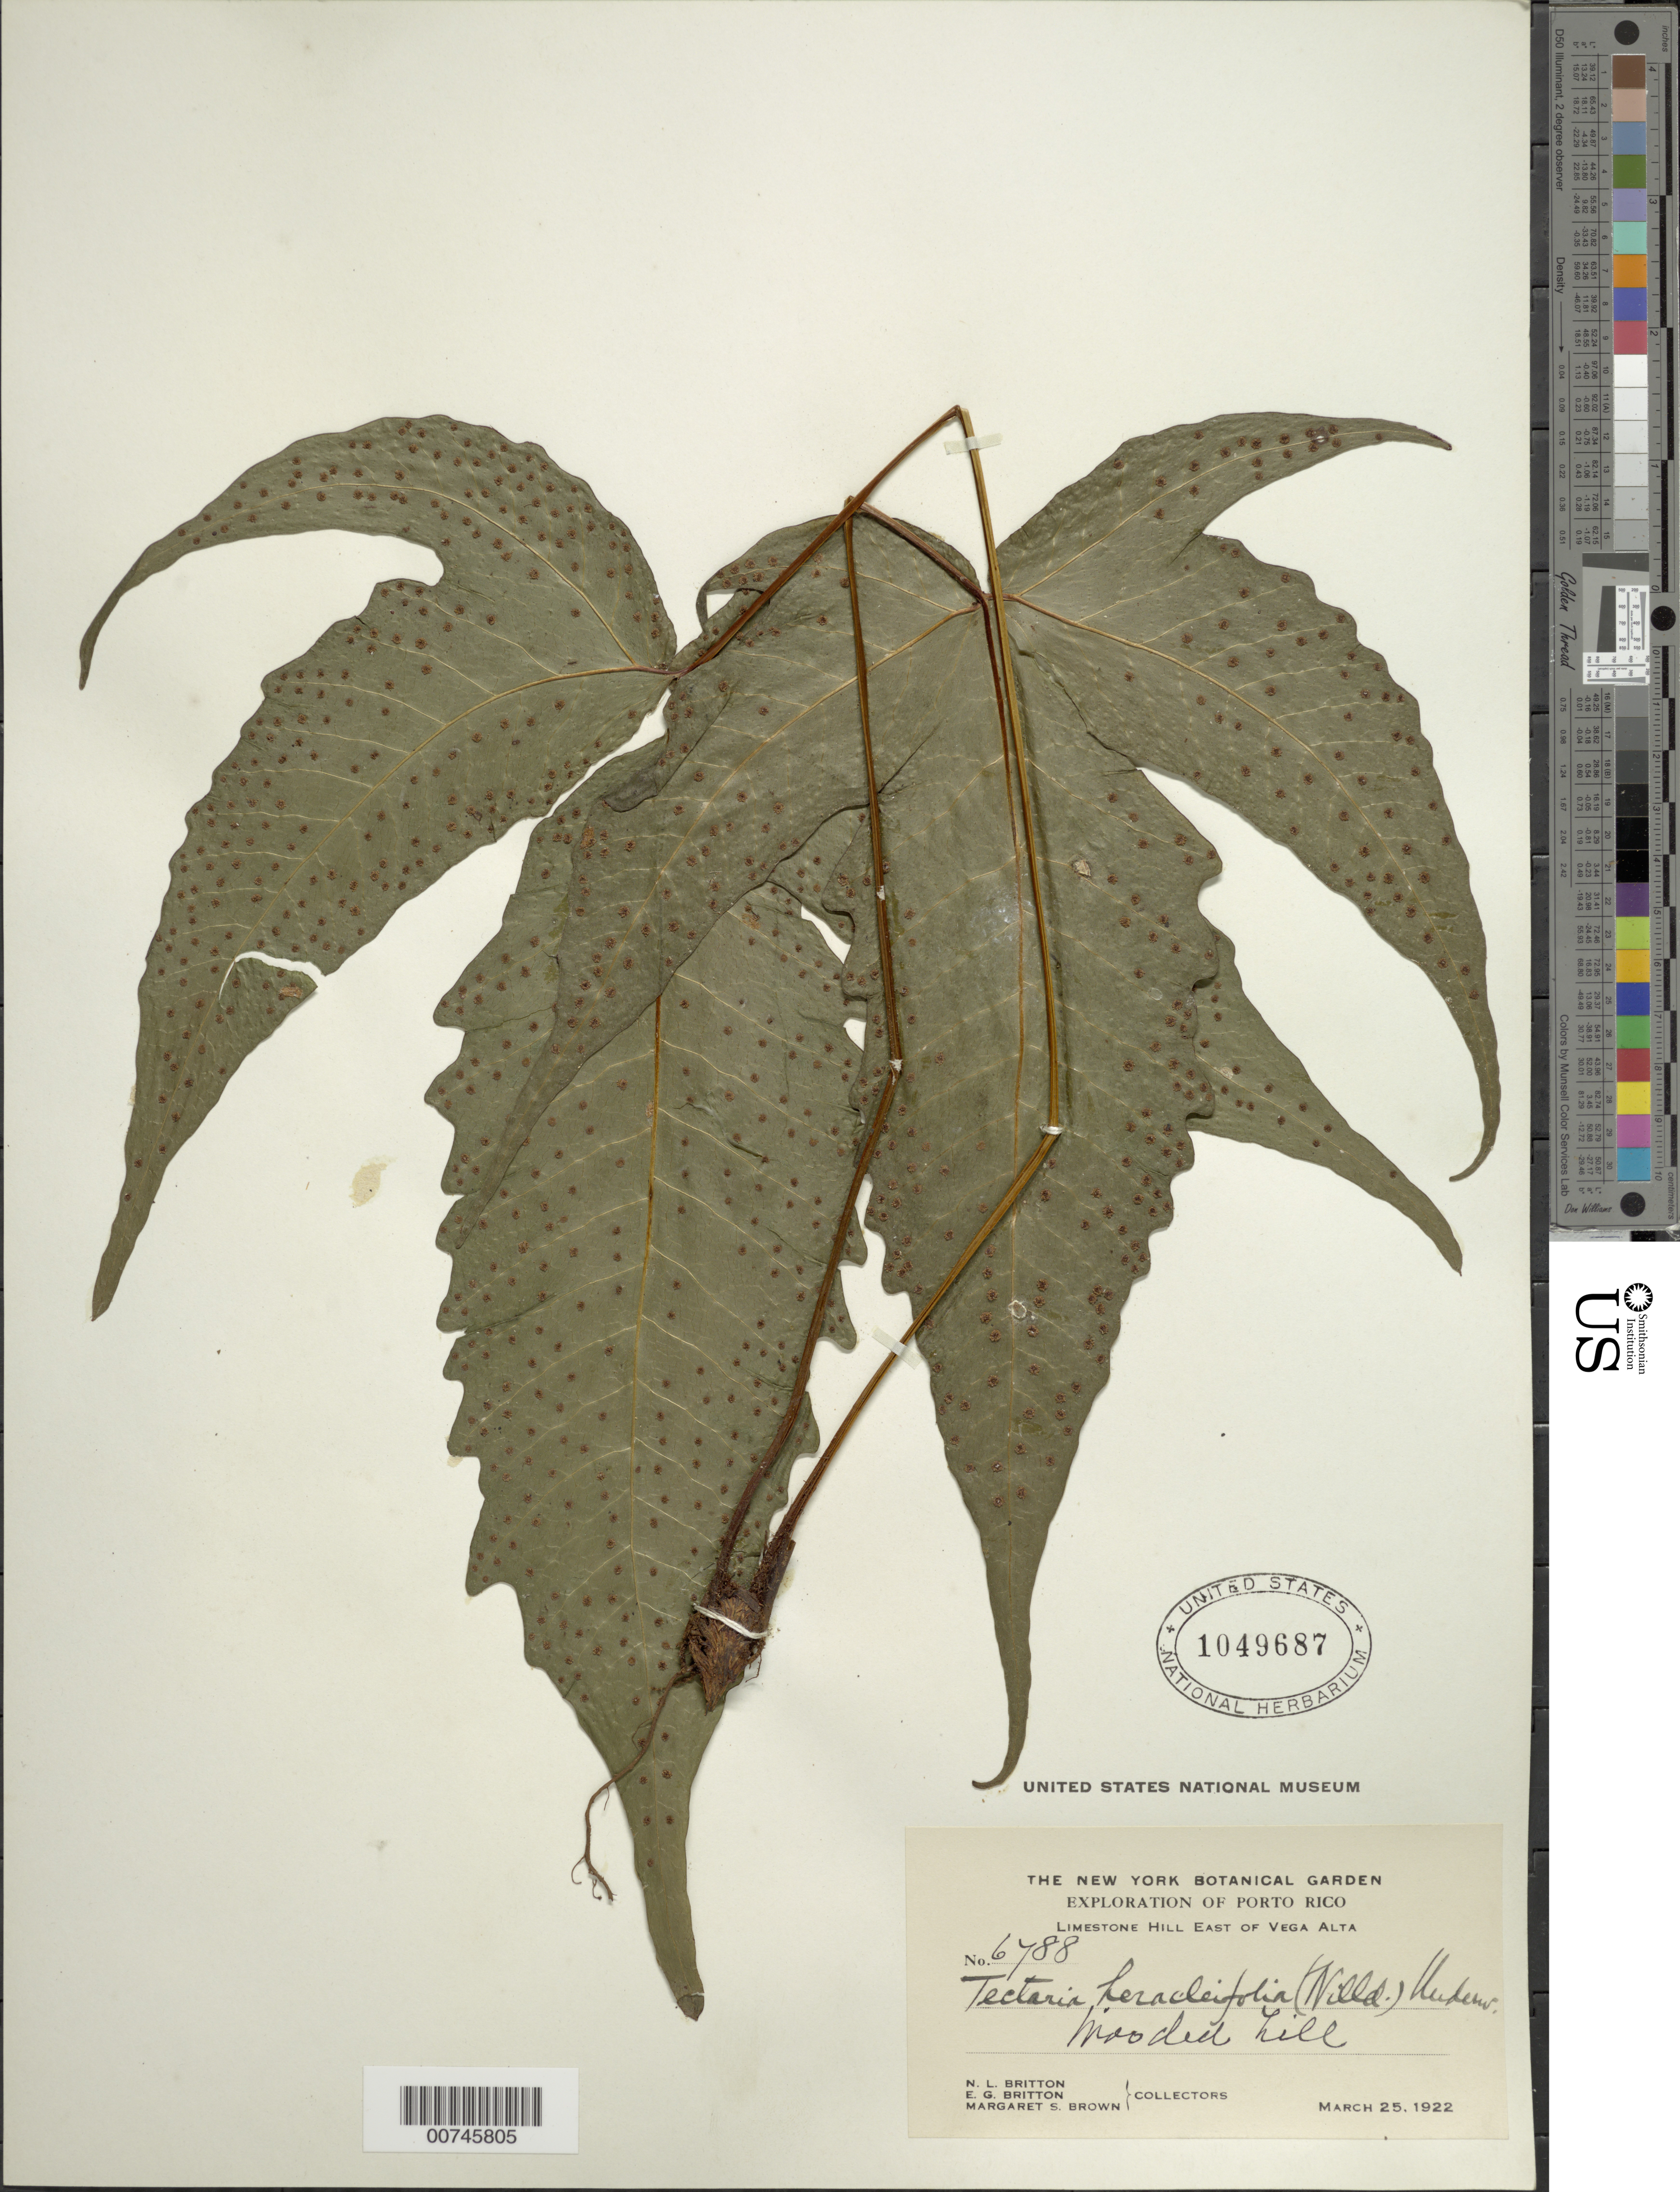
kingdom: Plantae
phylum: Tracheophyta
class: Polypodiopsida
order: Polypodiales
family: Tectariaceae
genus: Tectaria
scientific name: Tectaria heracleifolia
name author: (Willd.) Underw.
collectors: N. Britton, E. G. Britton & M. S. Brown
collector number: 6788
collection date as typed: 25 Mar 1922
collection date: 1922-03-25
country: Puerto Rico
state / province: Vega Alta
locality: Limestone hill east of Vega Alta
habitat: Wooded hill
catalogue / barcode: US 1049687